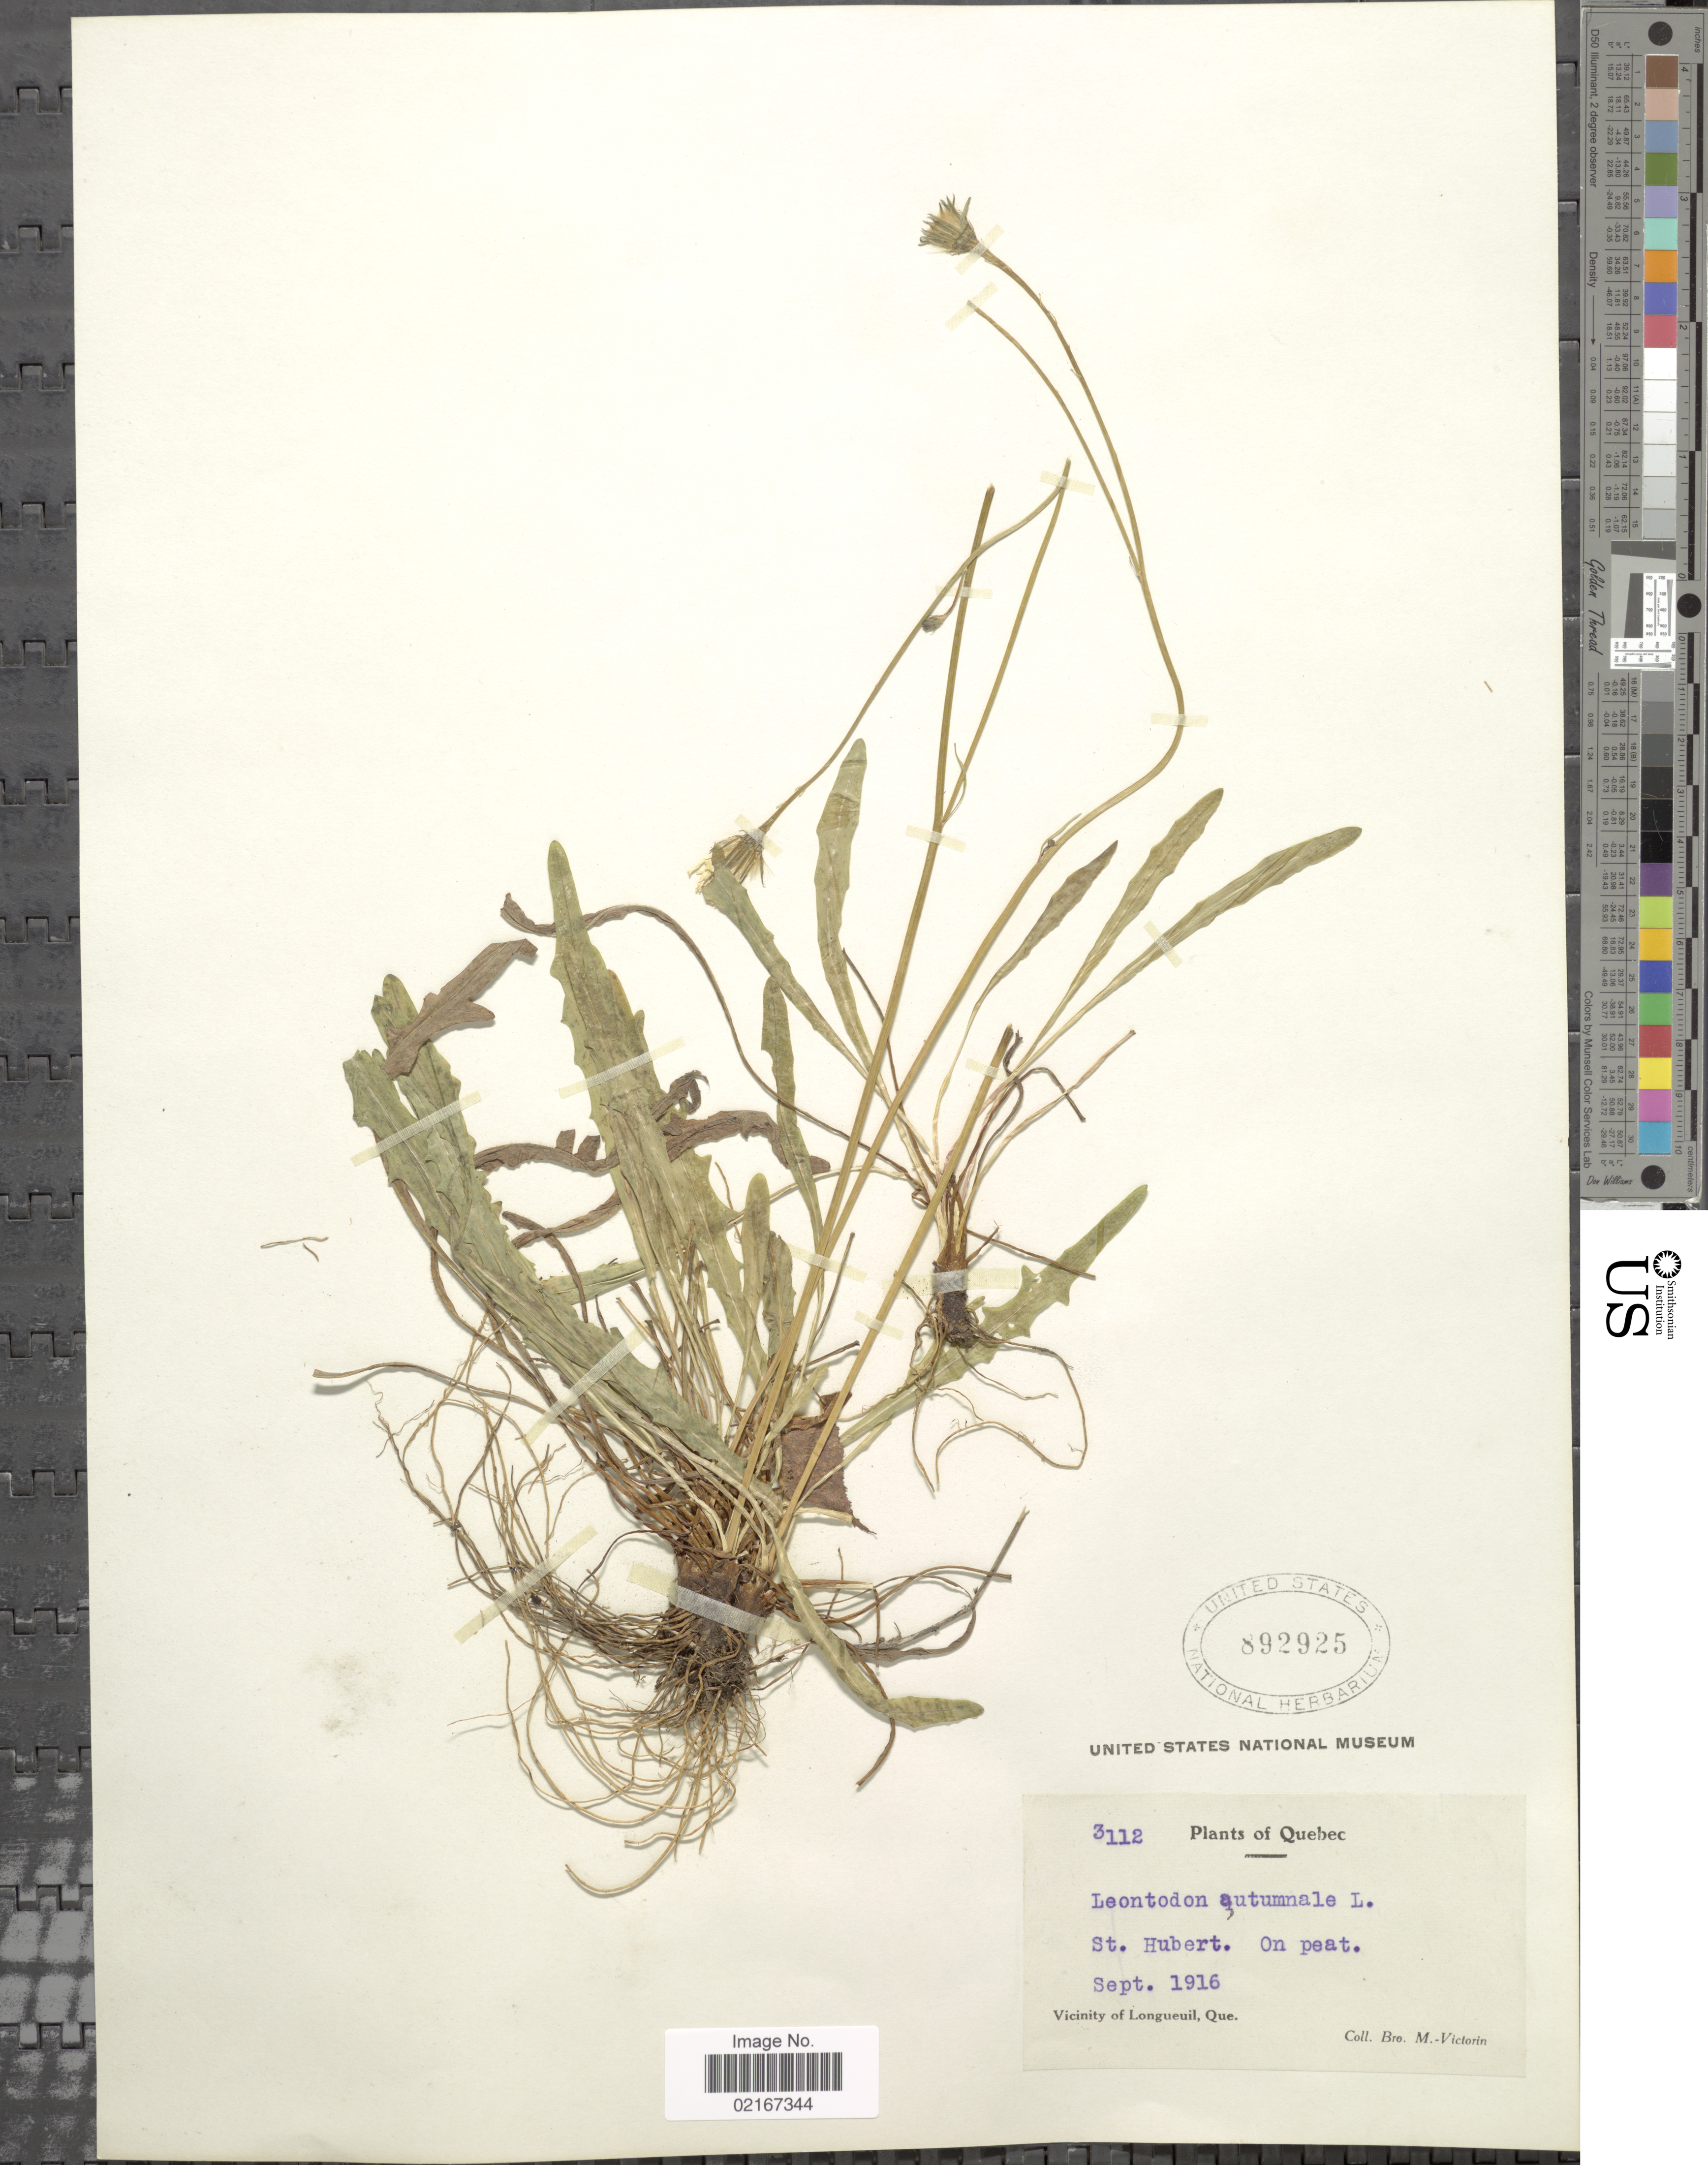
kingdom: Plantae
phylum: Tracheophyta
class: Magnoliopsida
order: Asterales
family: Asteraceae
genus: Scorzoneroides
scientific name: Scorzoneroides autumnalis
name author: (L.) Moench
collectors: Fr. Marie-Victorin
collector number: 3112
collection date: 1916-09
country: Canada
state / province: Quebec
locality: St. Hubert, Vicinity of Longueuil, Que.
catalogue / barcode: US 892925